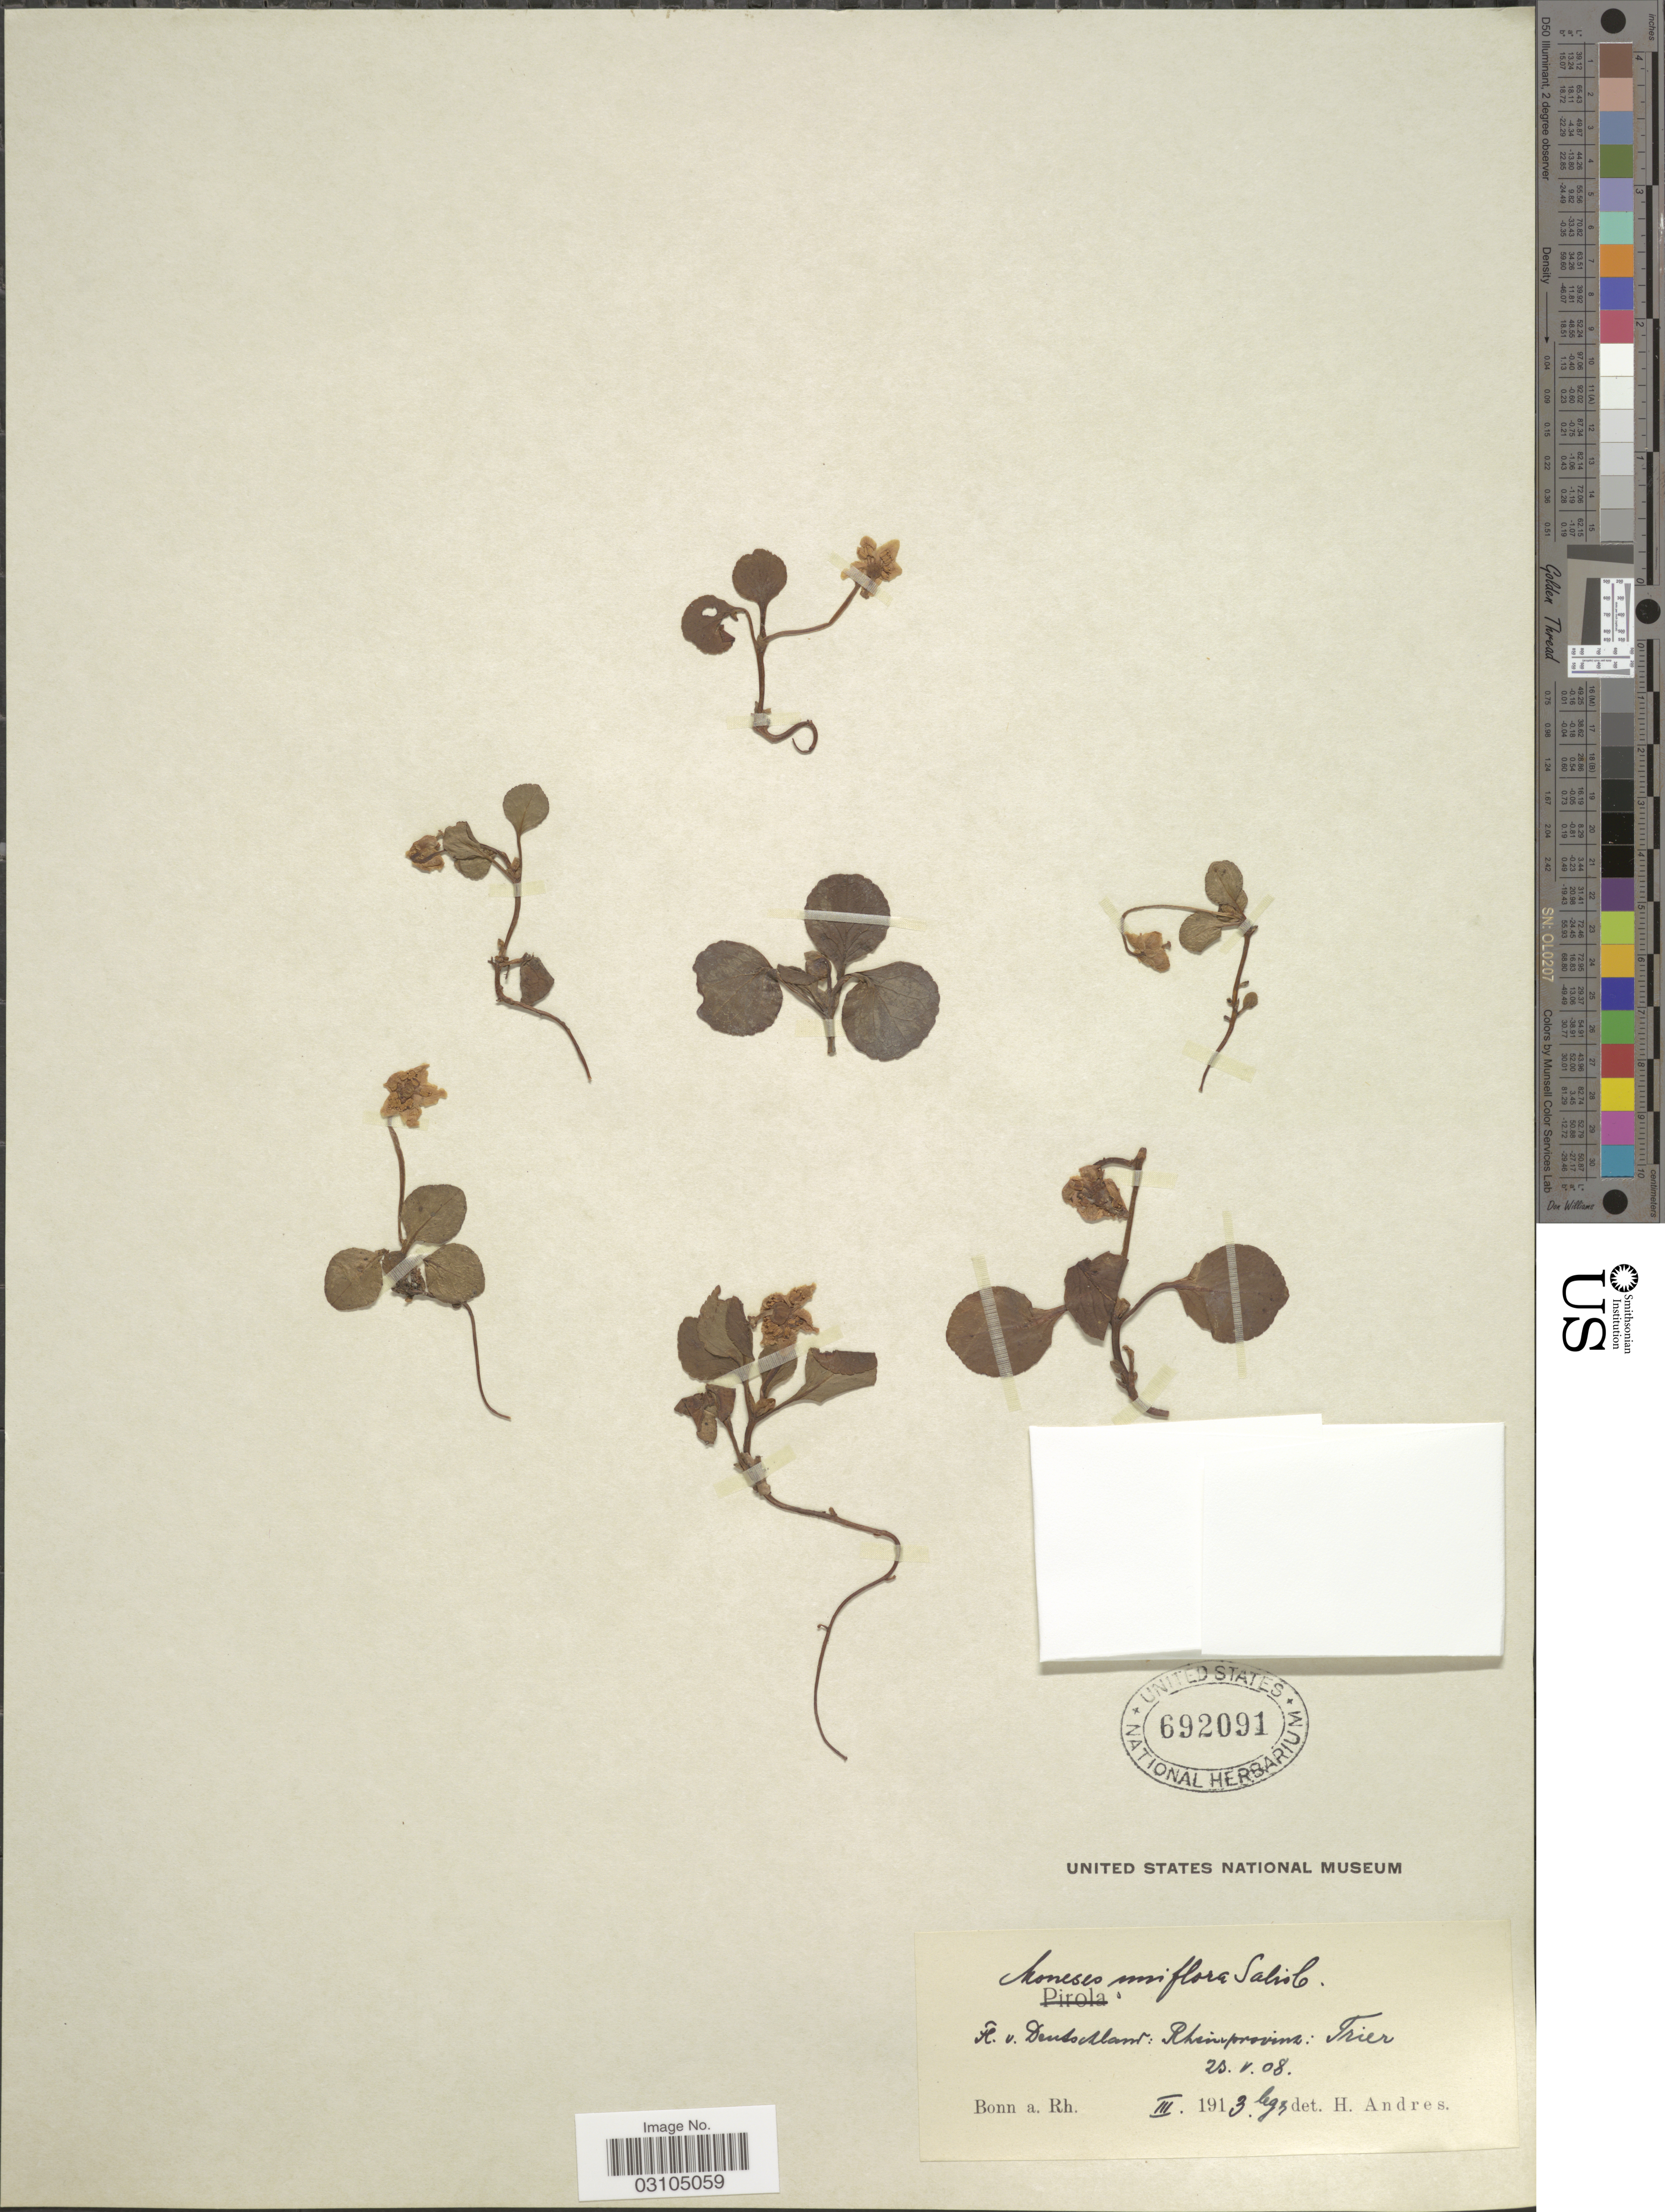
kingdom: Plantae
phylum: Tracheophyta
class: Magnoliopsida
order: Ericales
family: Ericaceae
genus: Moneses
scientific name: Moneses uniflora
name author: (L.) A. Gray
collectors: H. Andres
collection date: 1913-03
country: Germany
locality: Deutschland: Rheinprovinz: Trier.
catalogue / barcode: US 692091